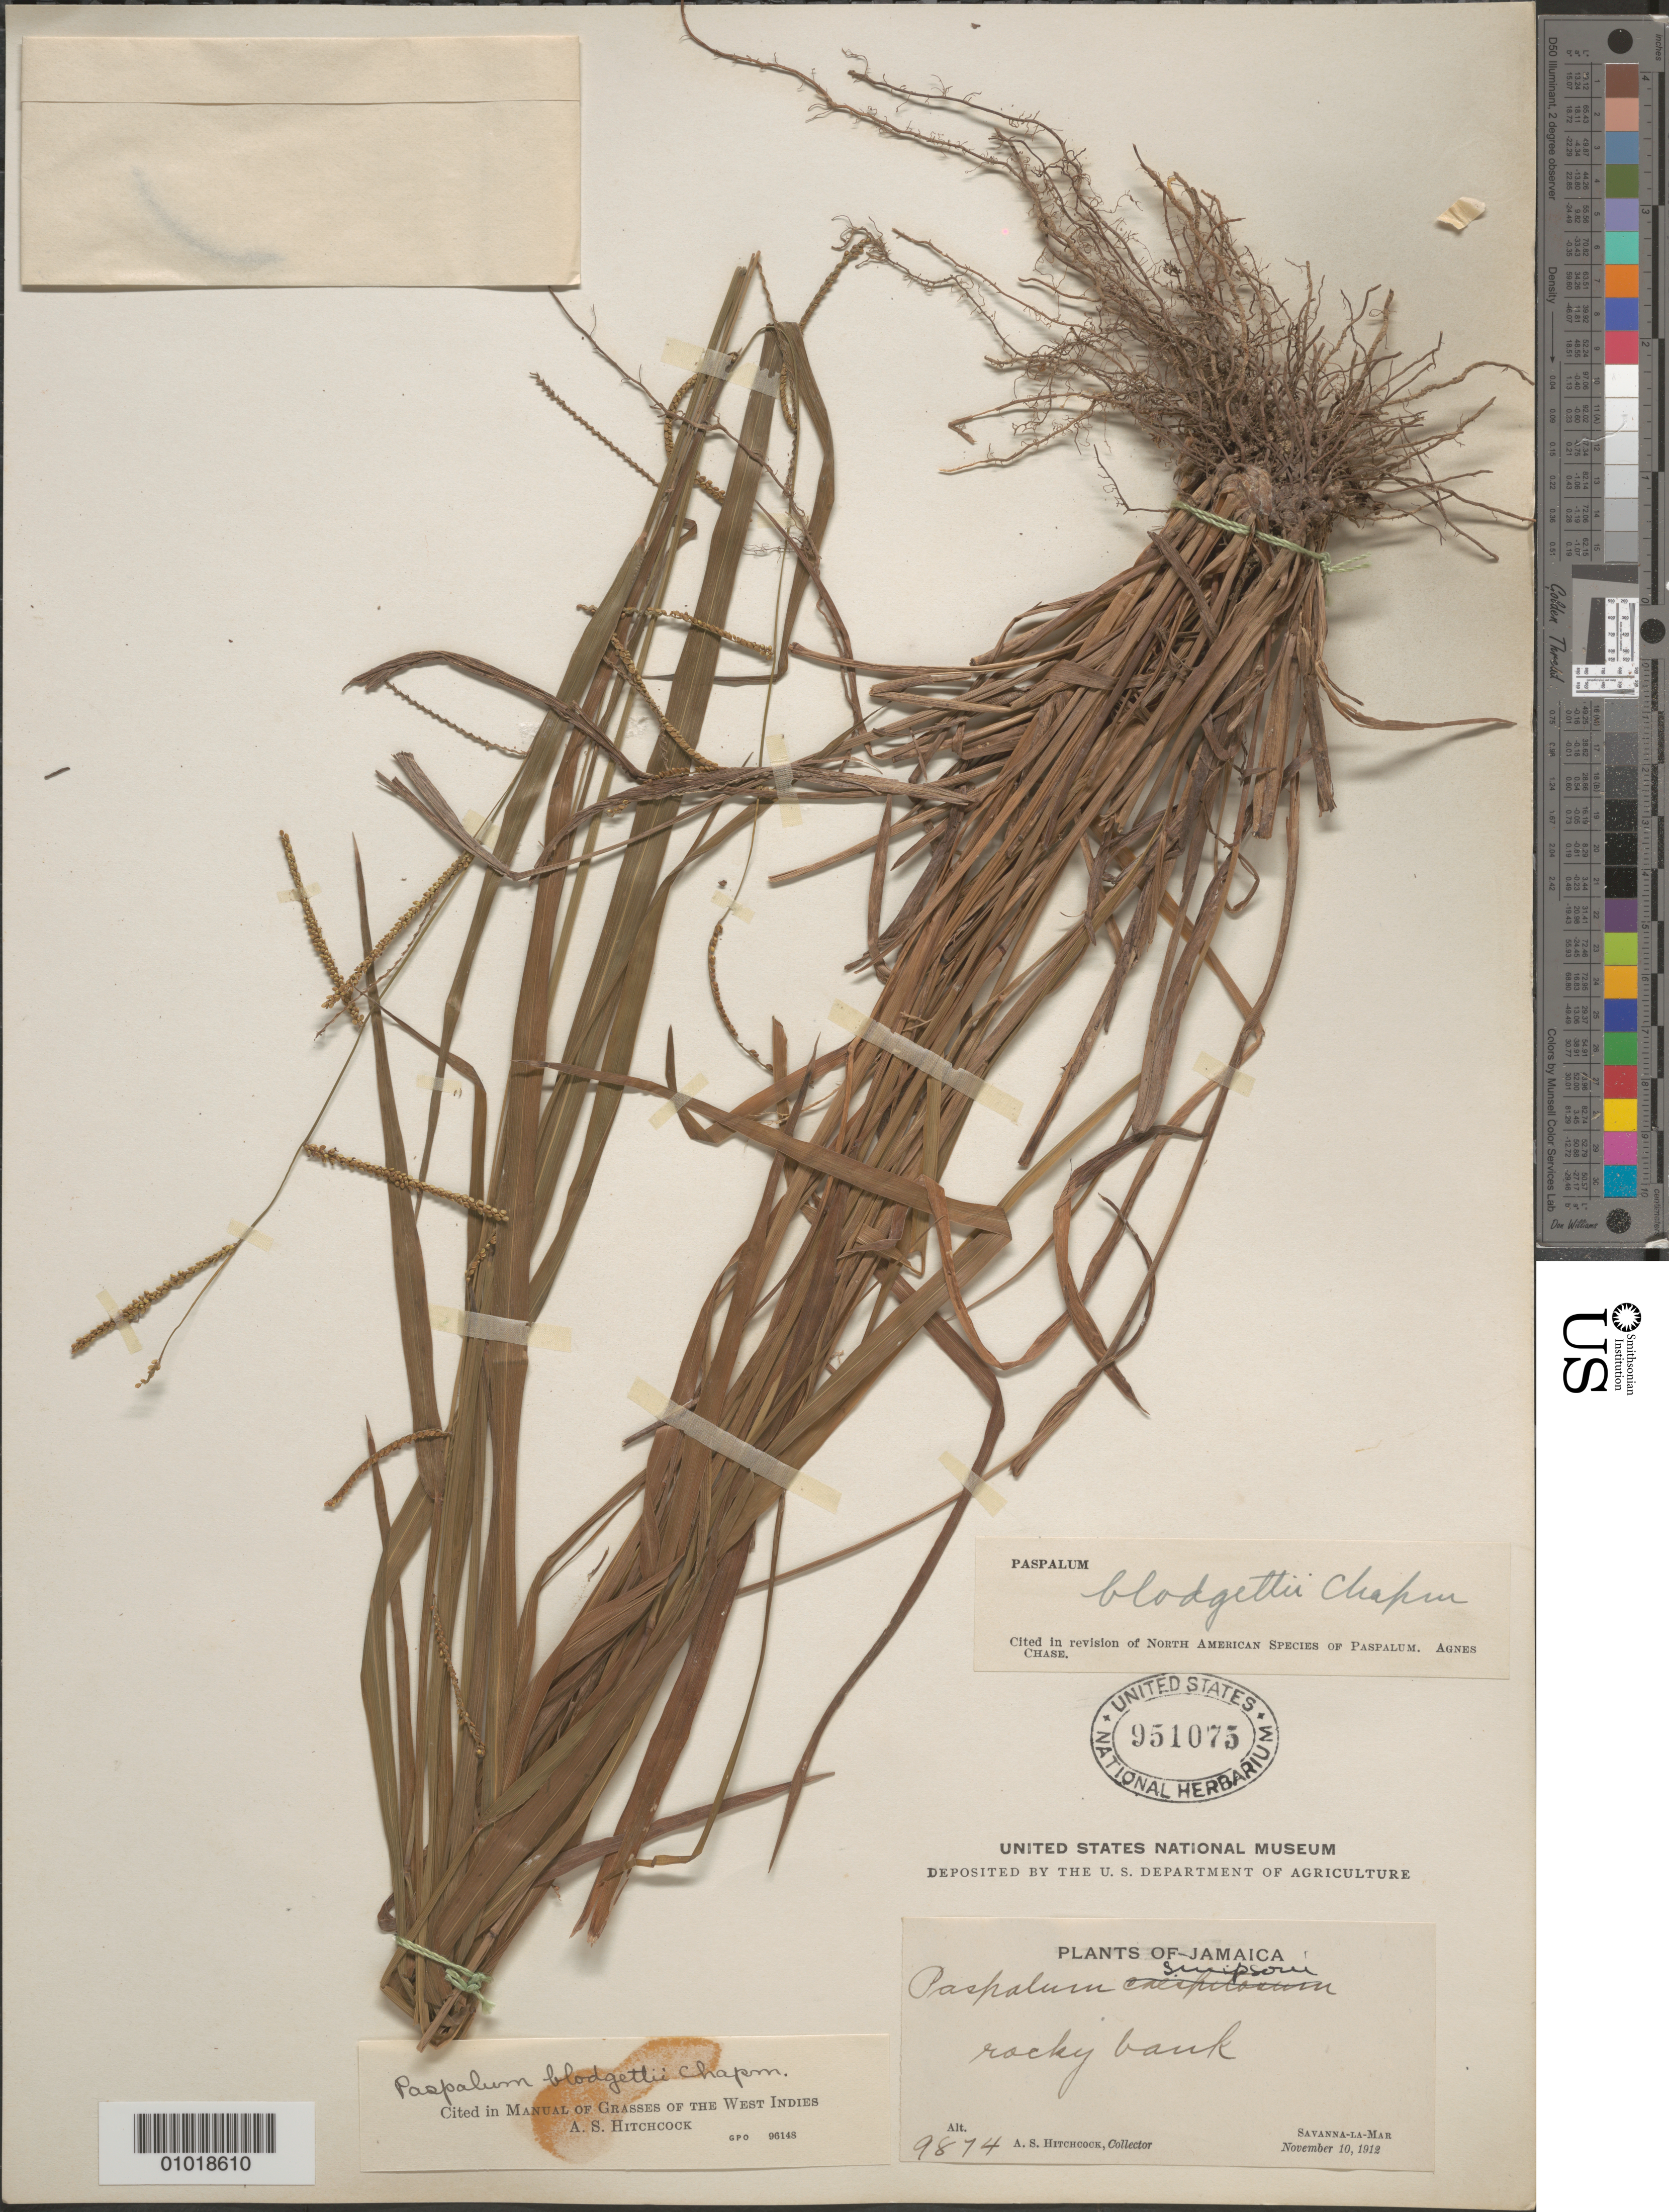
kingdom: Plantae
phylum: Tracheophyta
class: Liliopsida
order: Poales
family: Poaceae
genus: Paspalum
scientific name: Paspalum blodgettii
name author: Chapm.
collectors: A. S. Hitchcock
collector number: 9874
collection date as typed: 10 Nov 1912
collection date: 1912-11-10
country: Jamaica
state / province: Westmoreland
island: Jamaica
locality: rocky bank, Savanna-la-Mar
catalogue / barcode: US 951075